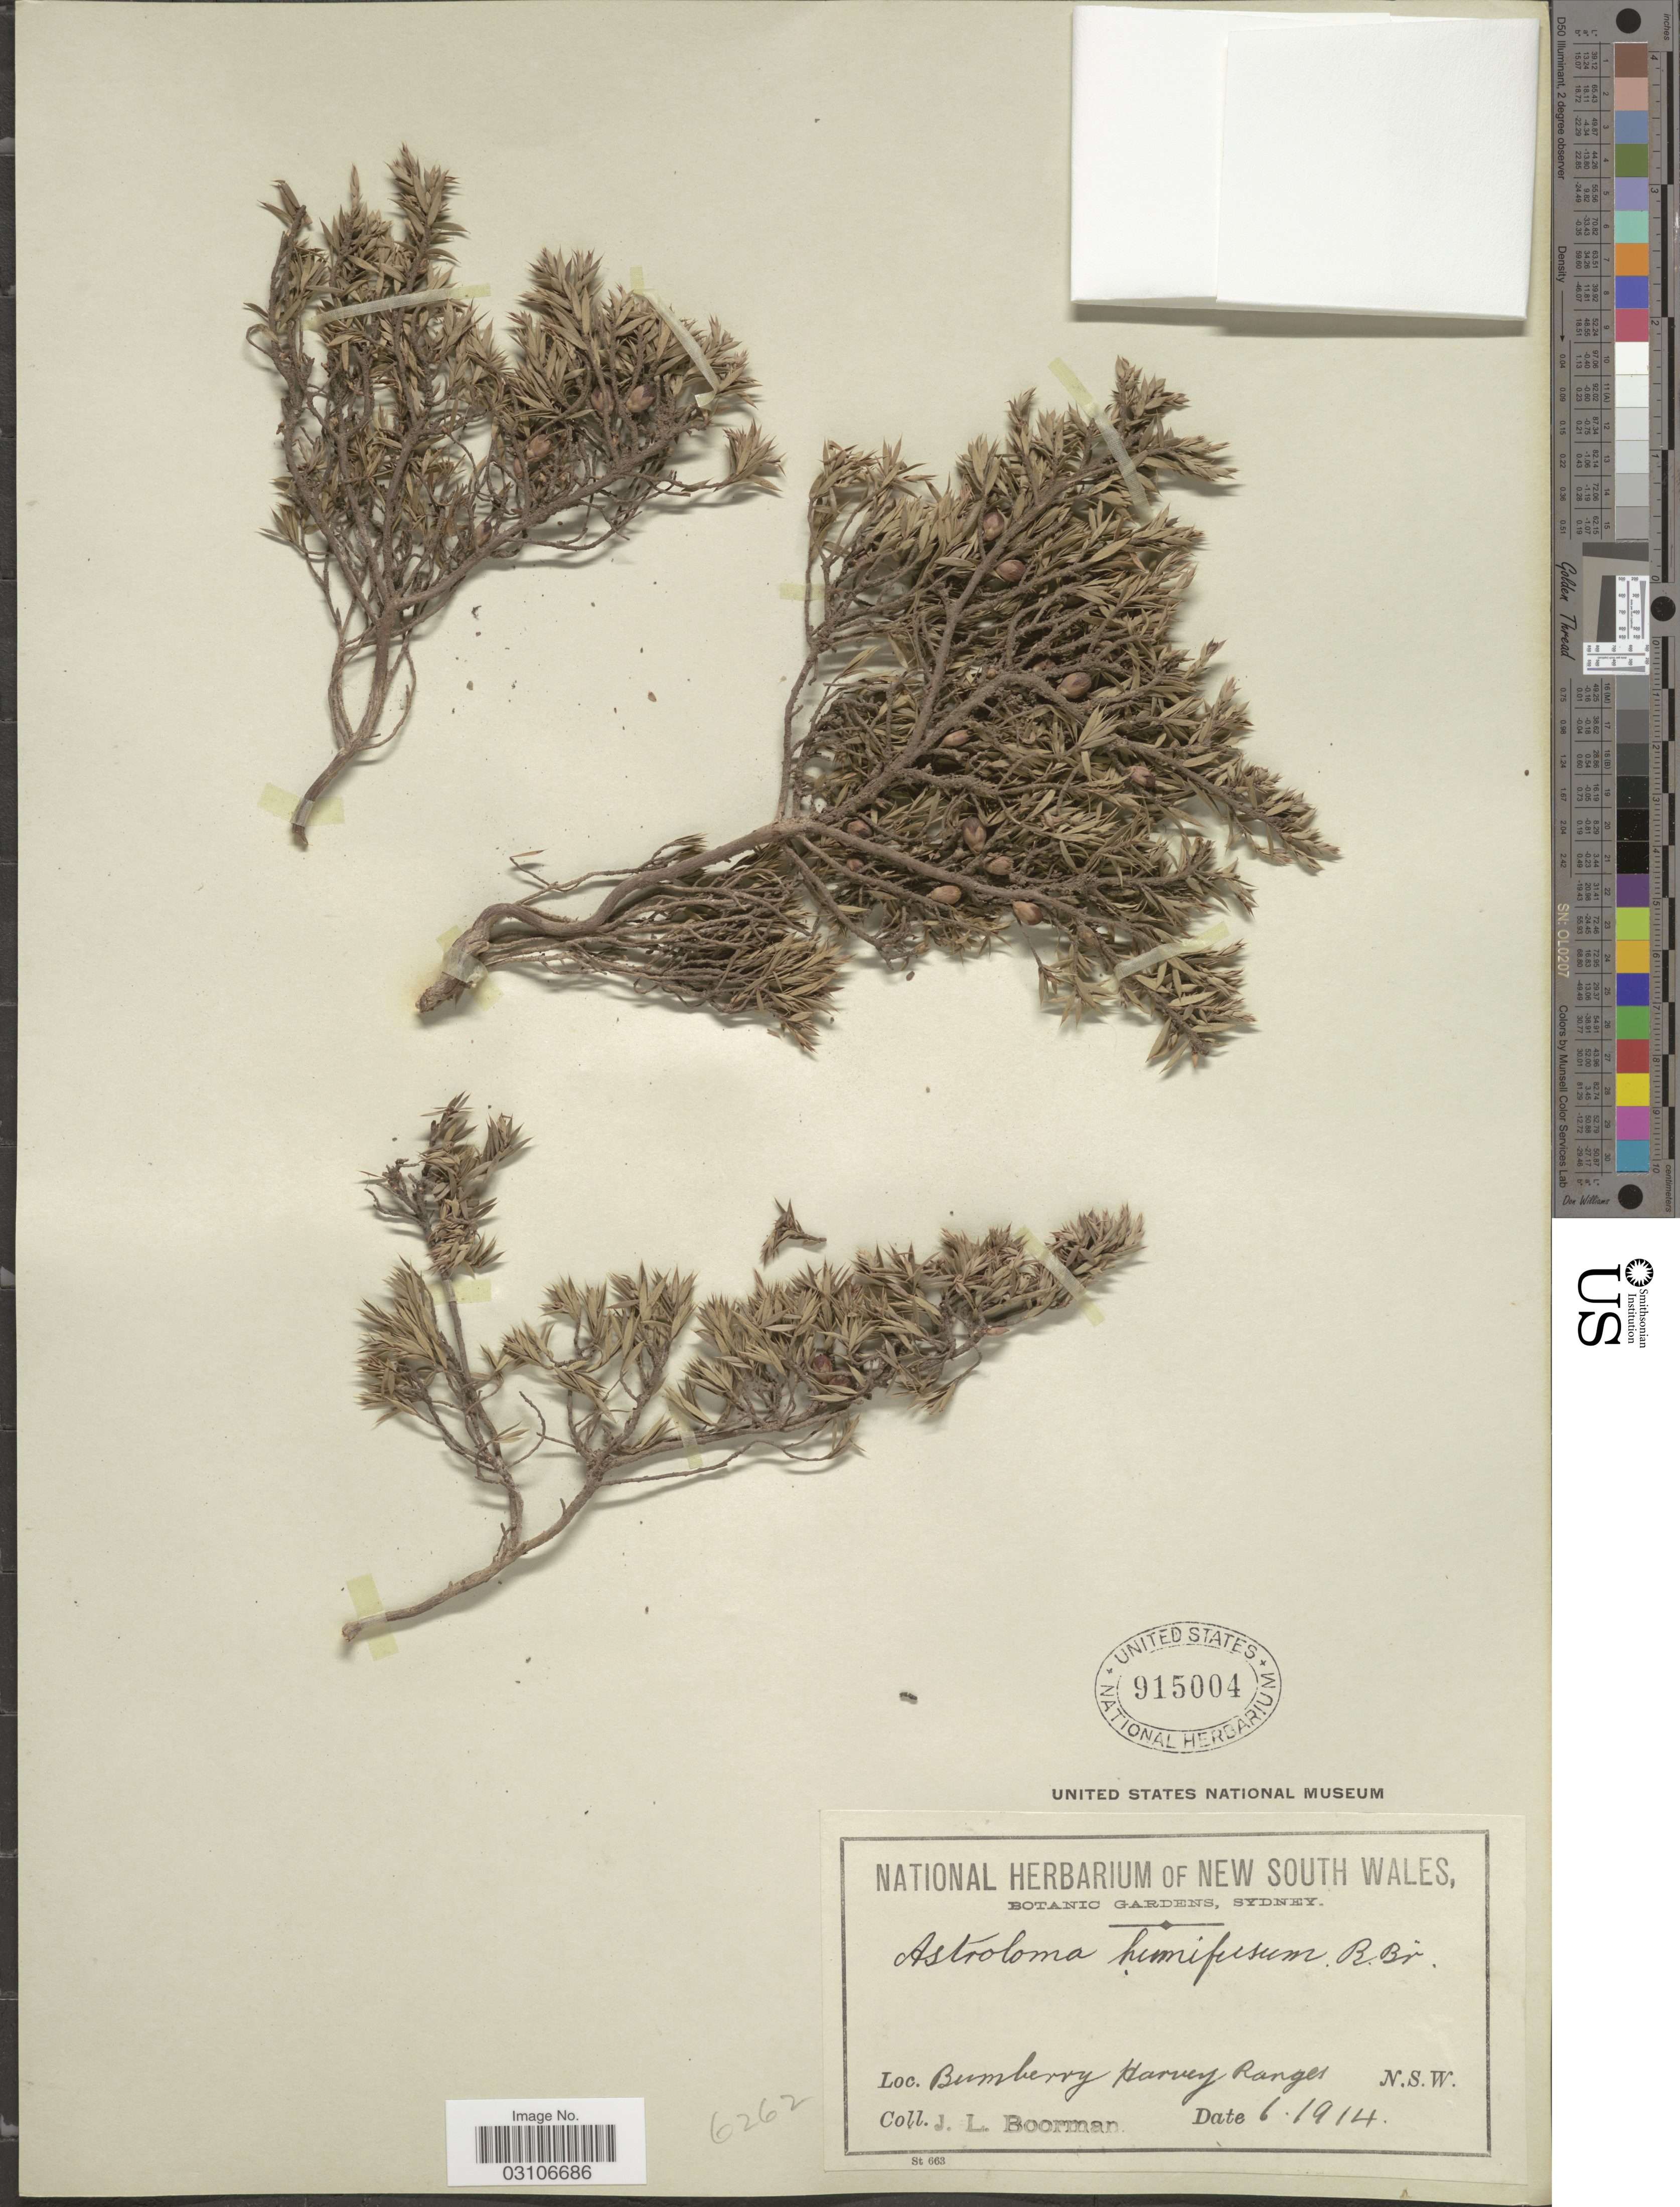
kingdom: Plantae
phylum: Tracheophyta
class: Magnoliopsida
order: Ericales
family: Ericaceae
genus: Astroloma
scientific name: Astroloma humifusum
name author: (Cav.) R. Br.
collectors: J. Boorman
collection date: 1914-06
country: Australia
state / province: New South Wales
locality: Bumberry Harvey Ranges.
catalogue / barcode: US 915004